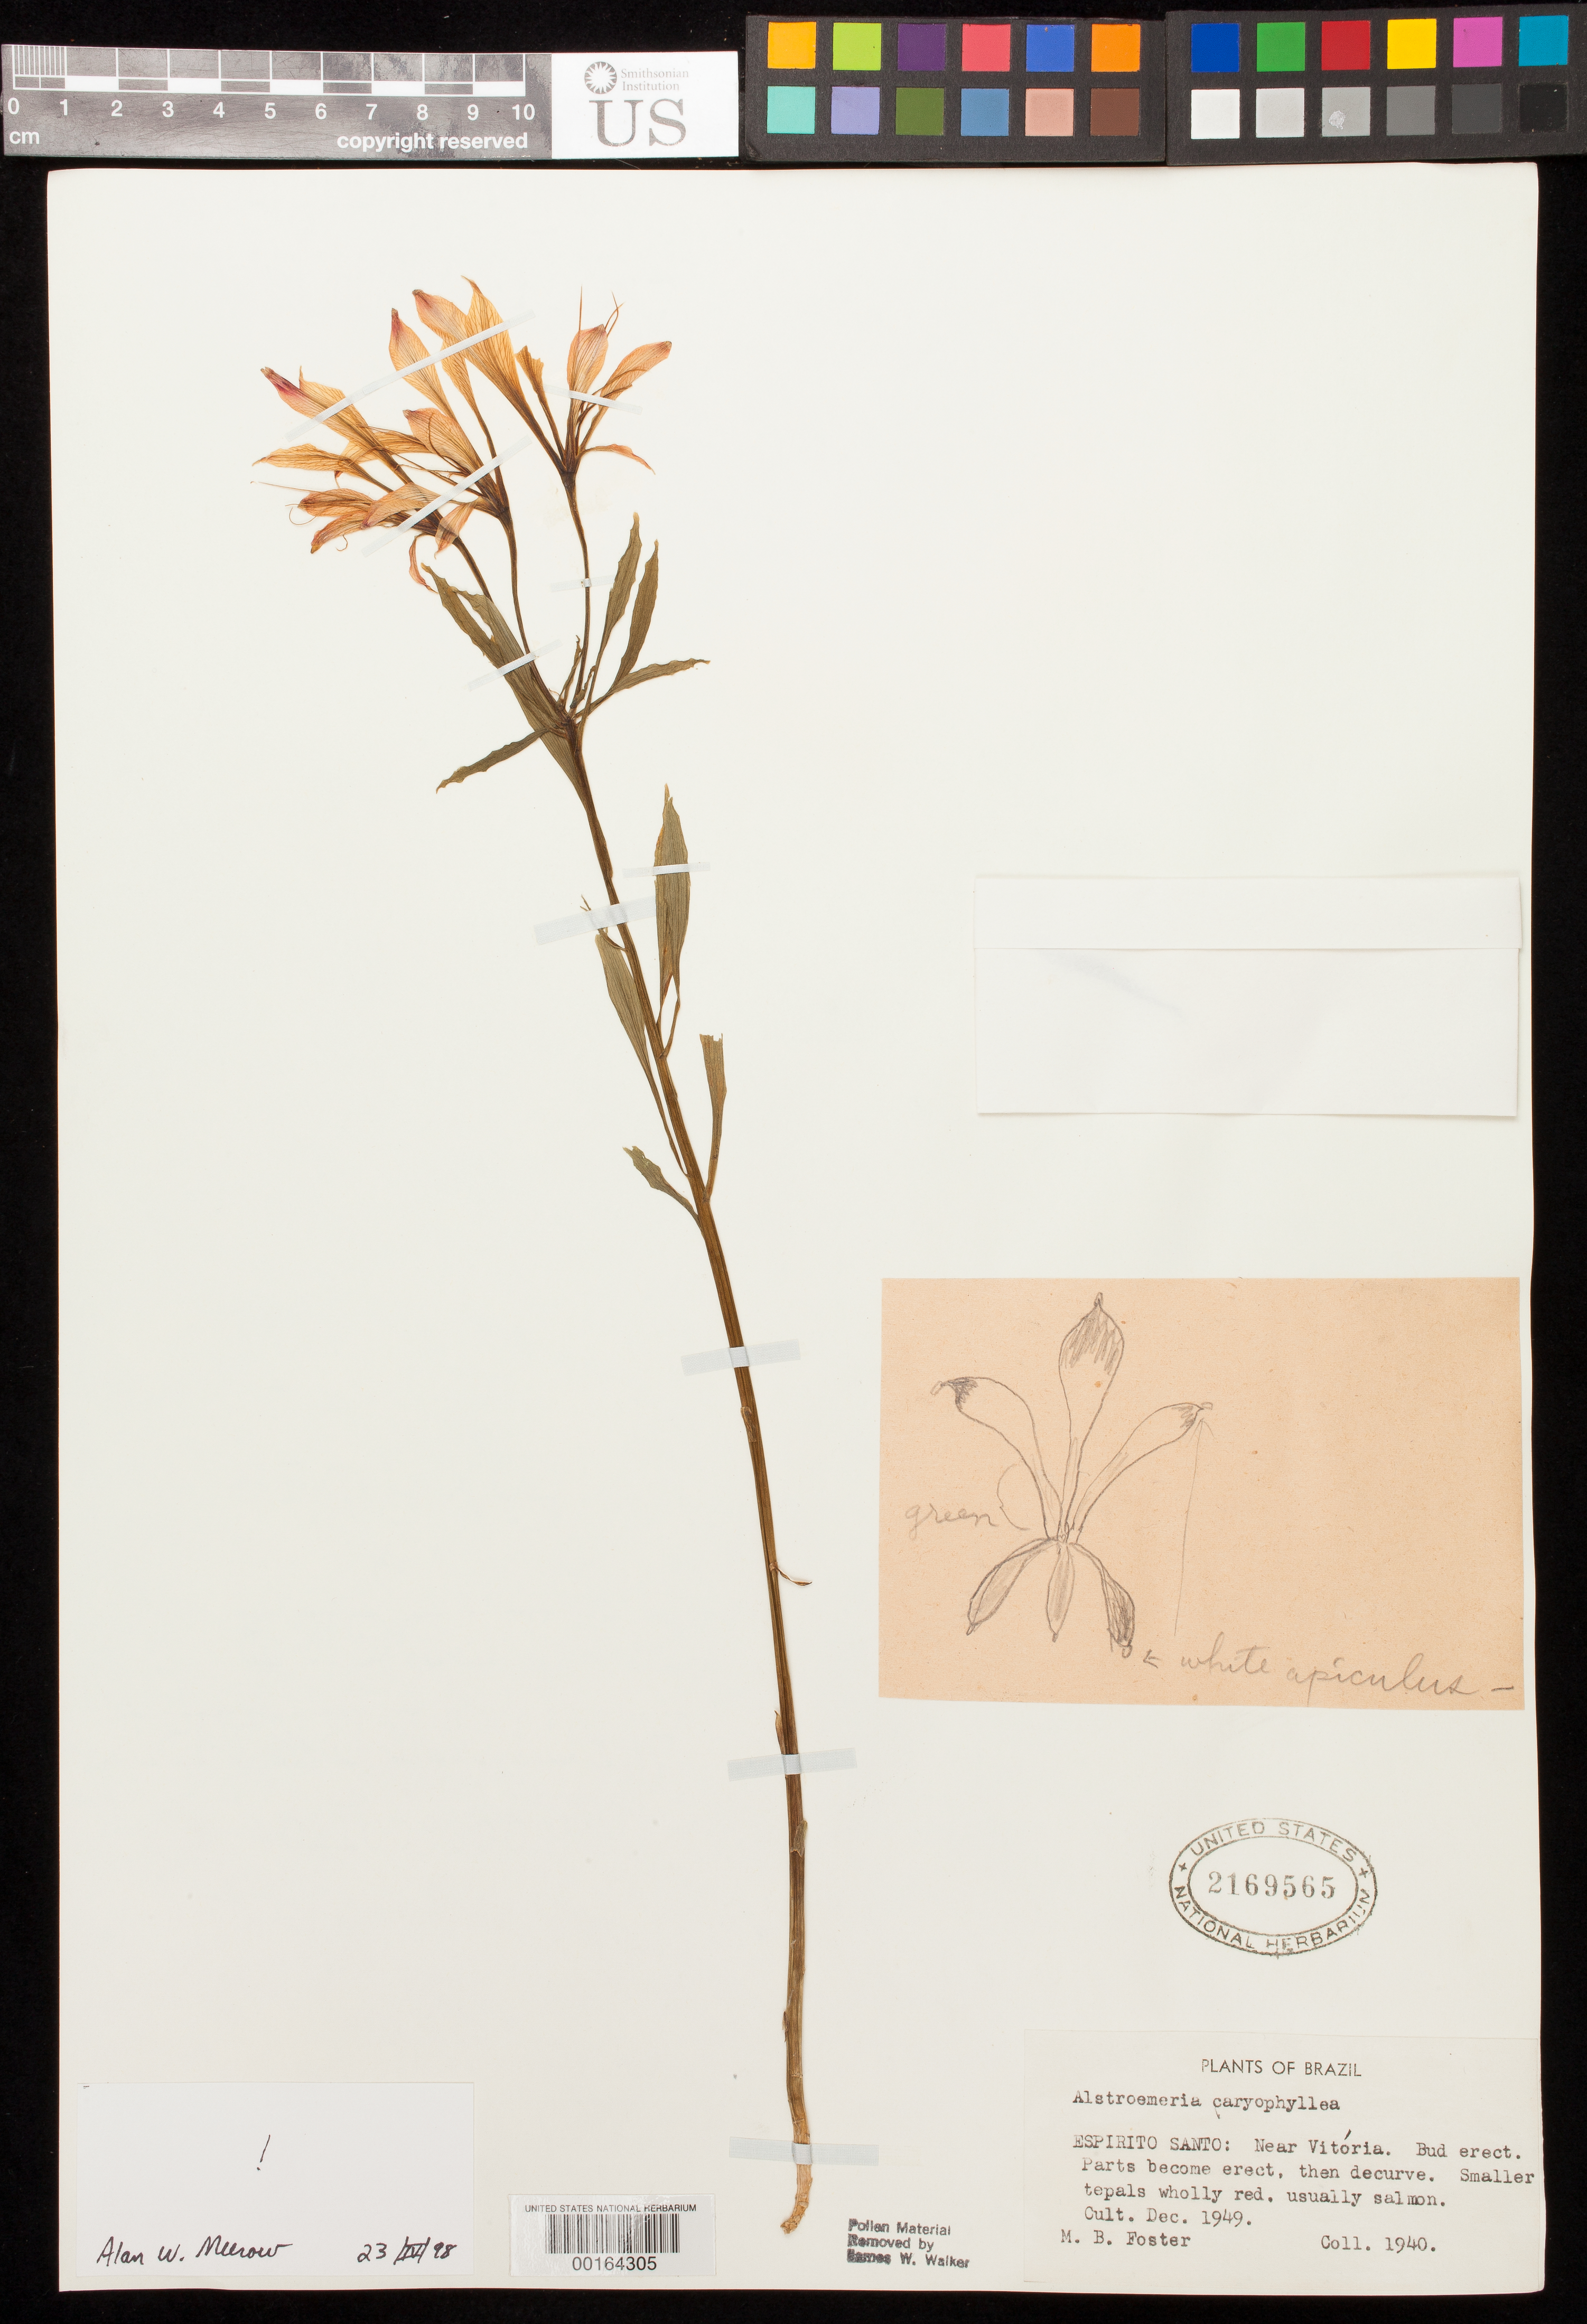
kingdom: Plantae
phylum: Tracheophyta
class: Liliopsida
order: Liliales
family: Alstroemeriaceae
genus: Alstroemeria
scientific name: Alstroemeria caryophyllaea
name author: Jacq.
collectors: M. B. Foster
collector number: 1940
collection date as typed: Dec 1949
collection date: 1949-12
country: Brazil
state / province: Espírito Santo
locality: Near vitoria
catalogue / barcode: US 2169565